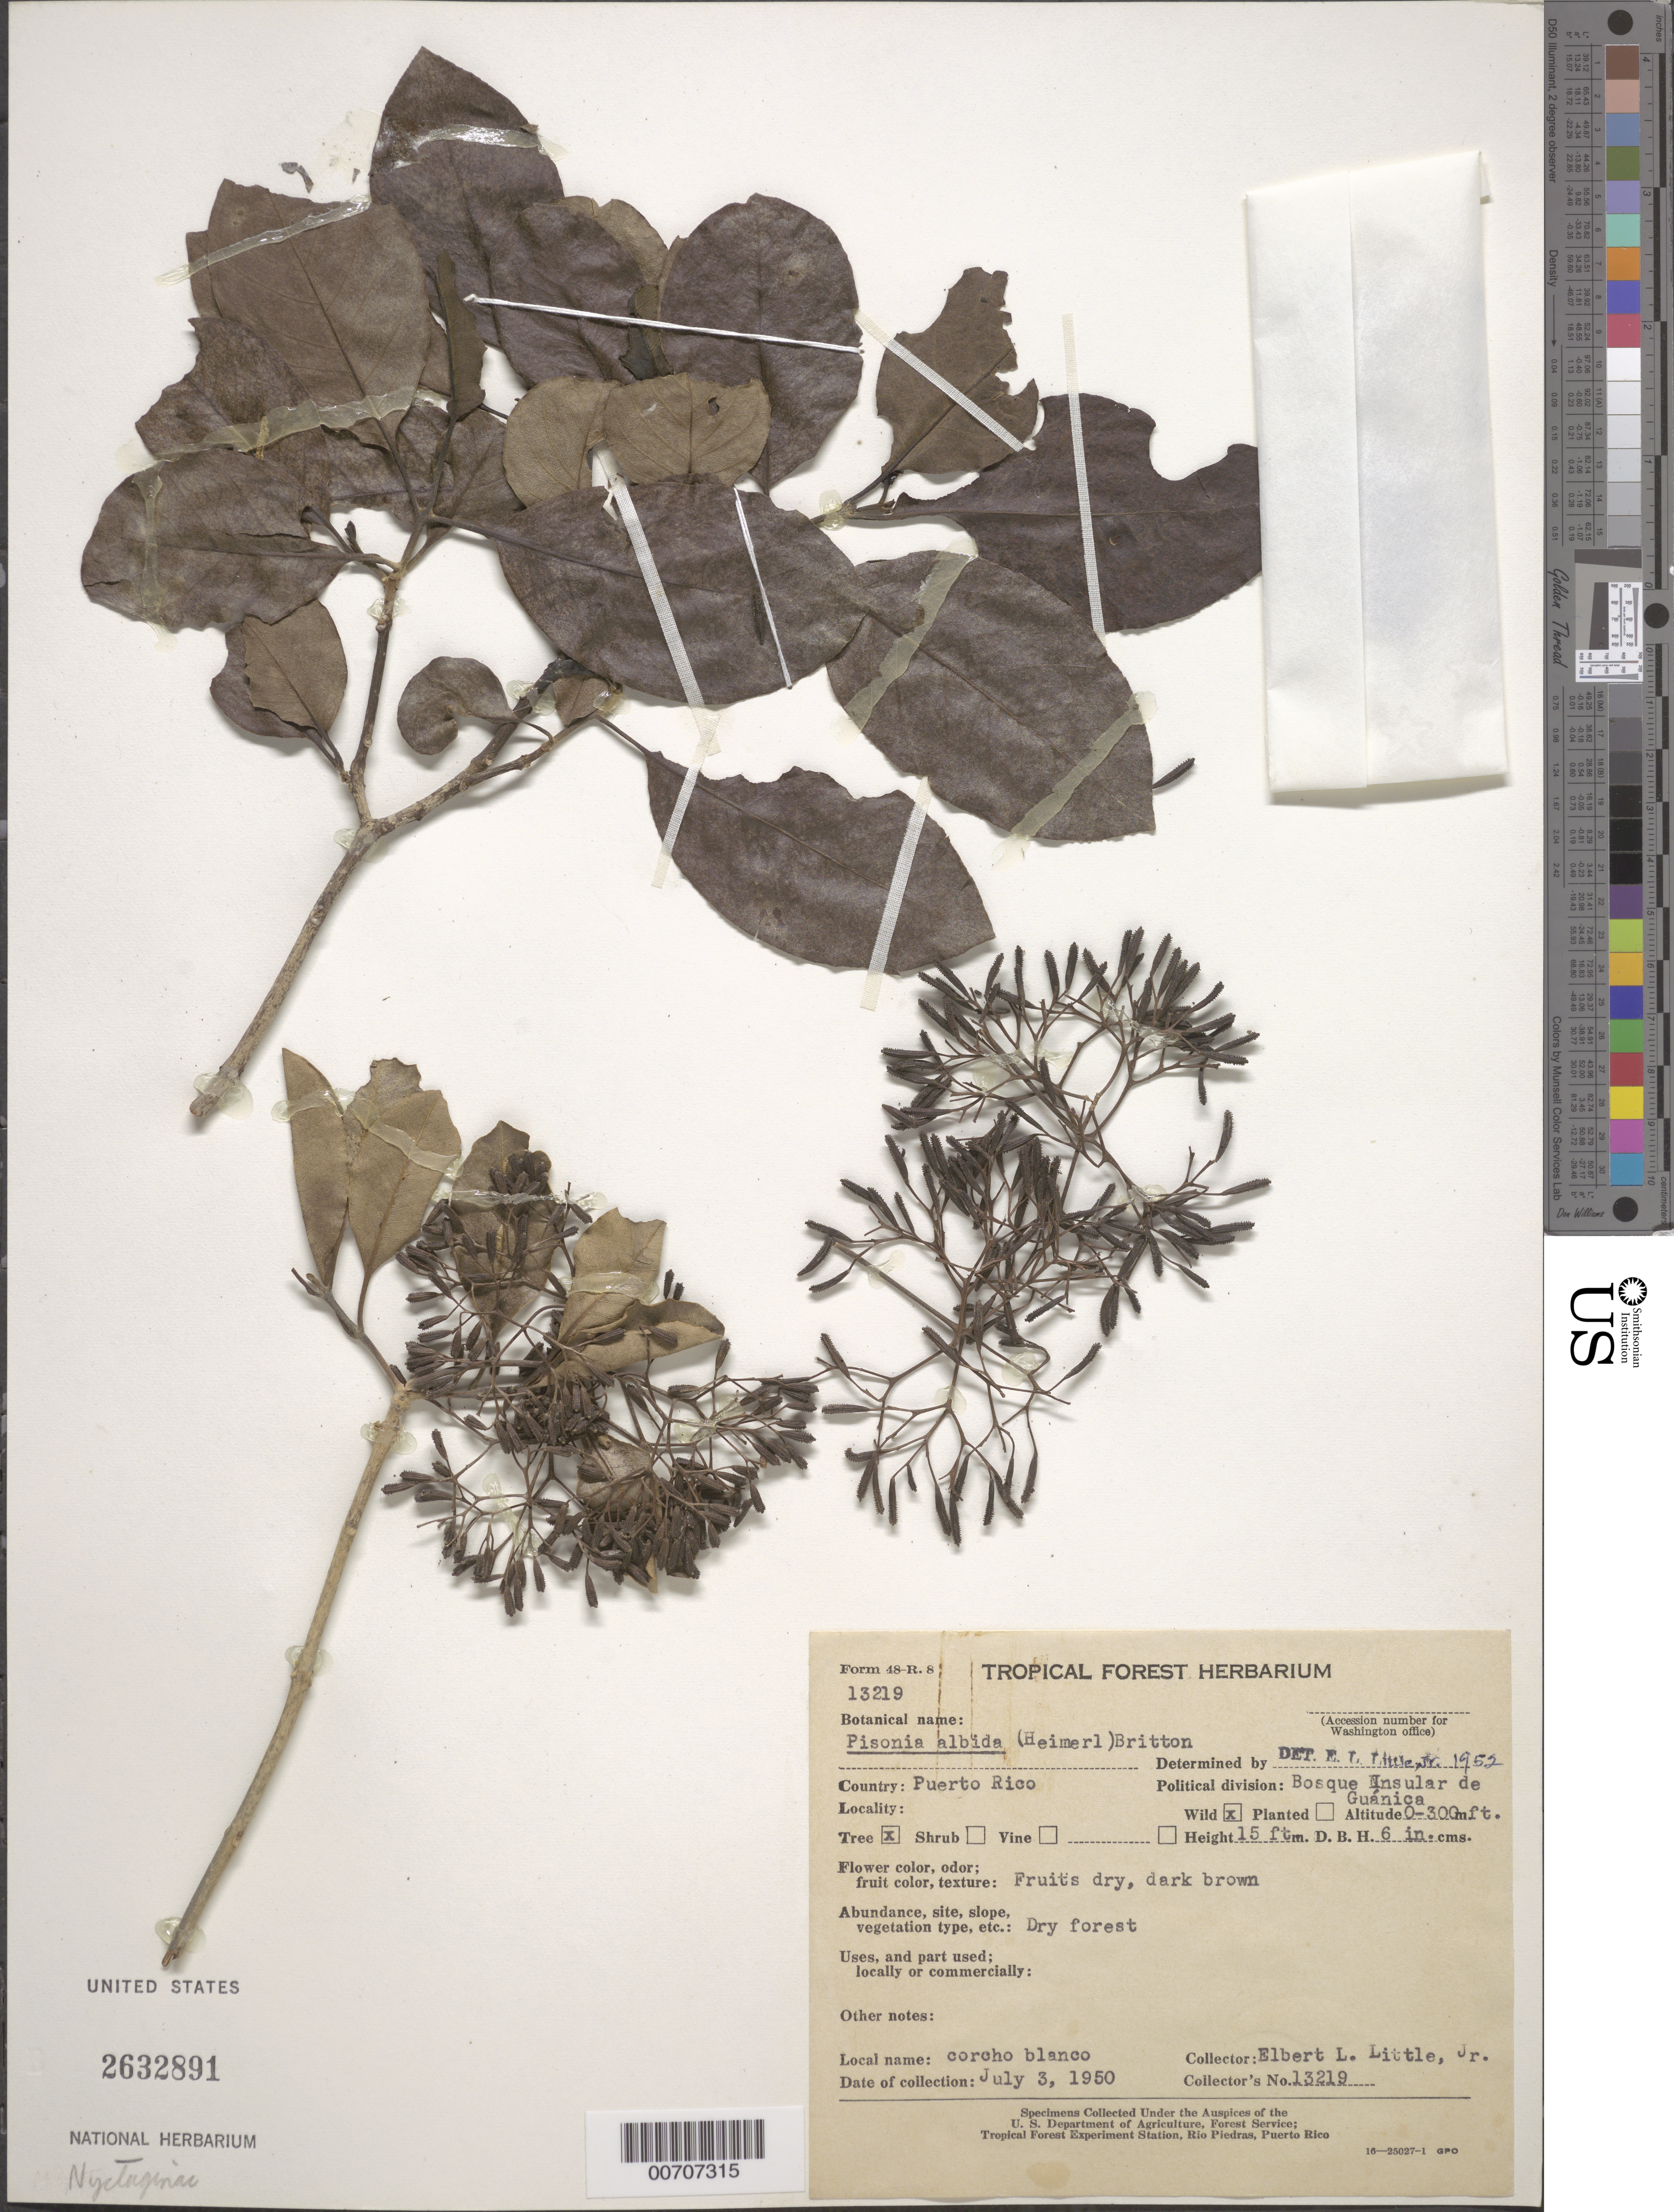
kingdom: Plantae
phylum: Tracheophyta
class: Magnoliopsida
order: Caryophyllales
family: Nyctaginaceae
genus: Pisonia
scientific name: Pisonia albida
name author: (Heimerl) Britton ex Standl.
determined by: Little, Elbert L., Jr., (FSSR), United States Department of Agriculture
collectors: E. L. Little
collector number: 13219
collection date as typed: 03 Jul 1950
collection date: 1950-07-03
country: Puerto Rico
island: Greater Antilles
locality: Bosque Insular de Guanica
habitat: Dry forest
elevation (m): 0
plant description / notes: Common name: corcho blanco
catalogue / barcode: US 2632891